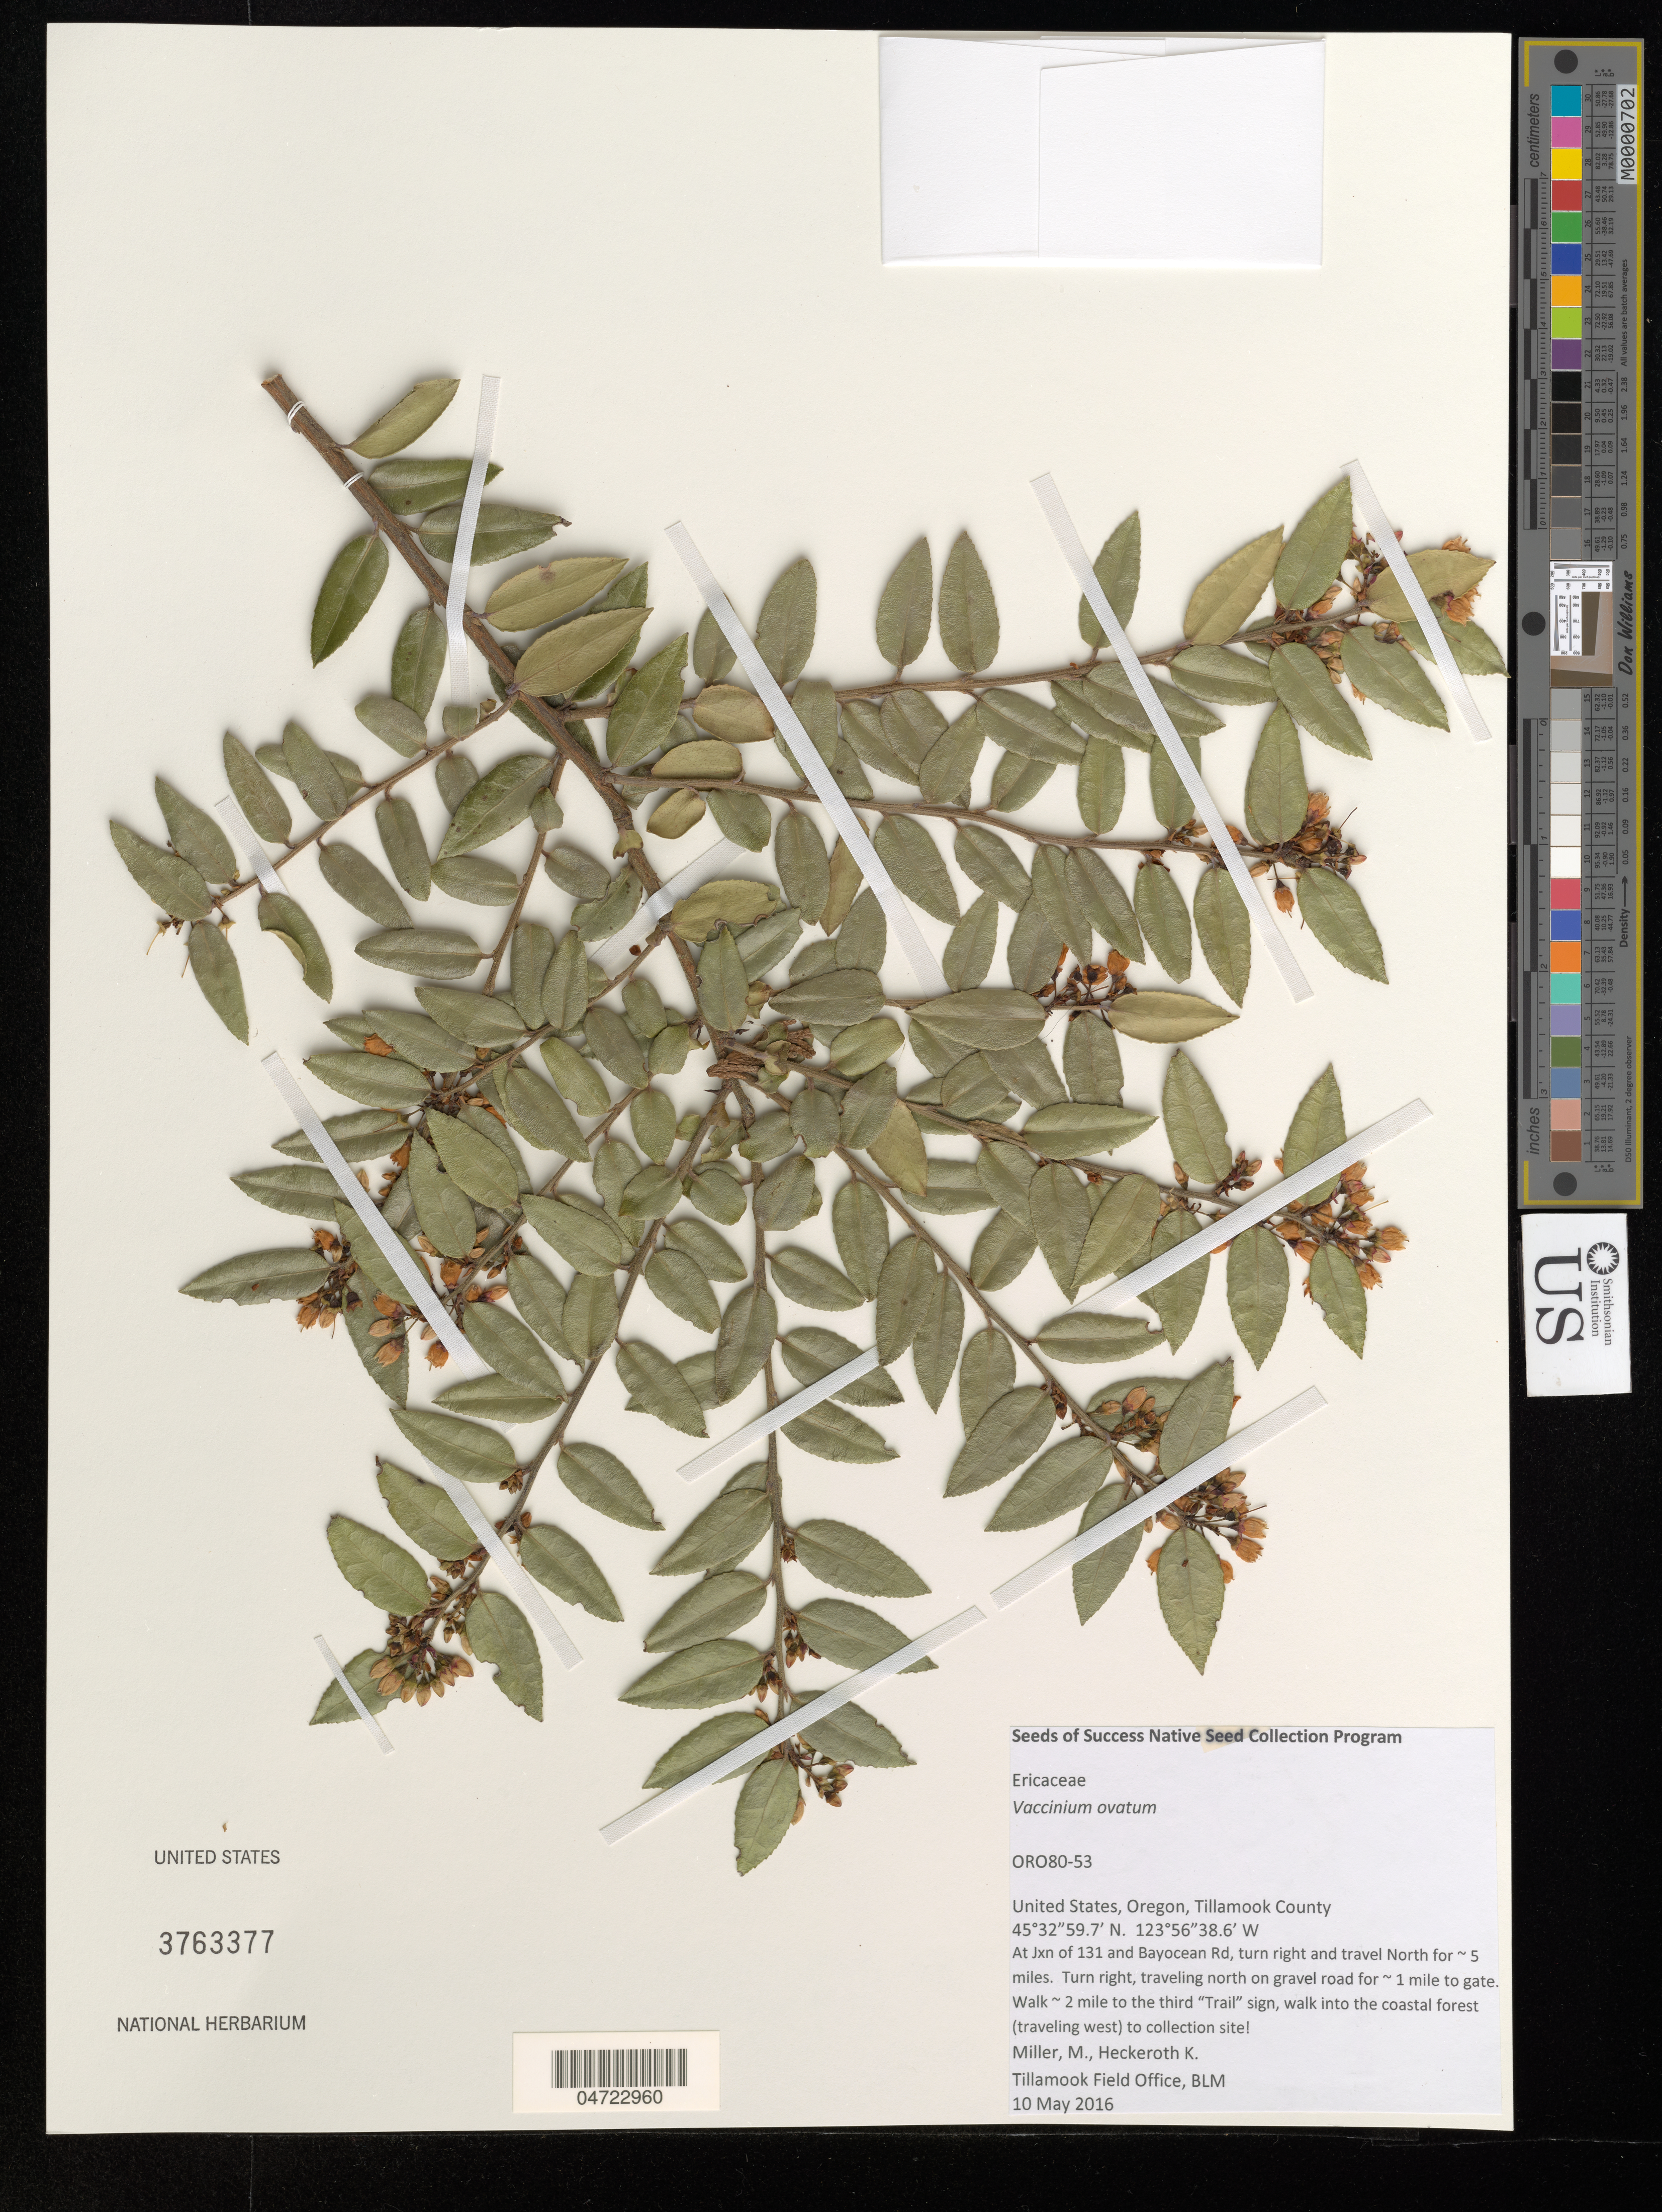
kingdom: Plantae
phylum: Tracheophyta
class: Magnoliopsida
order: Ericales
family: Ericaceae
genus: Vaccinium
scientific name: Vaccinium ovatum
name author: Pursh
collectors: M. Miller & K. Heckeroth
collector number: ORO80-53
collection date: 2016-05-10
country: United States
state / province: Oregon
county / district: Tillamook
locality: Tillamook County. At Jxn of 131 and Bayocean Rd, turn right and travel North for ~ 5 miles. Turn right, traveling north on gravel road for ~ 1 mile to gate. Walk ~ 2 mile to the third "Trail" sign, walk into the coastal forest.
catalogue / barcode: US 3763377